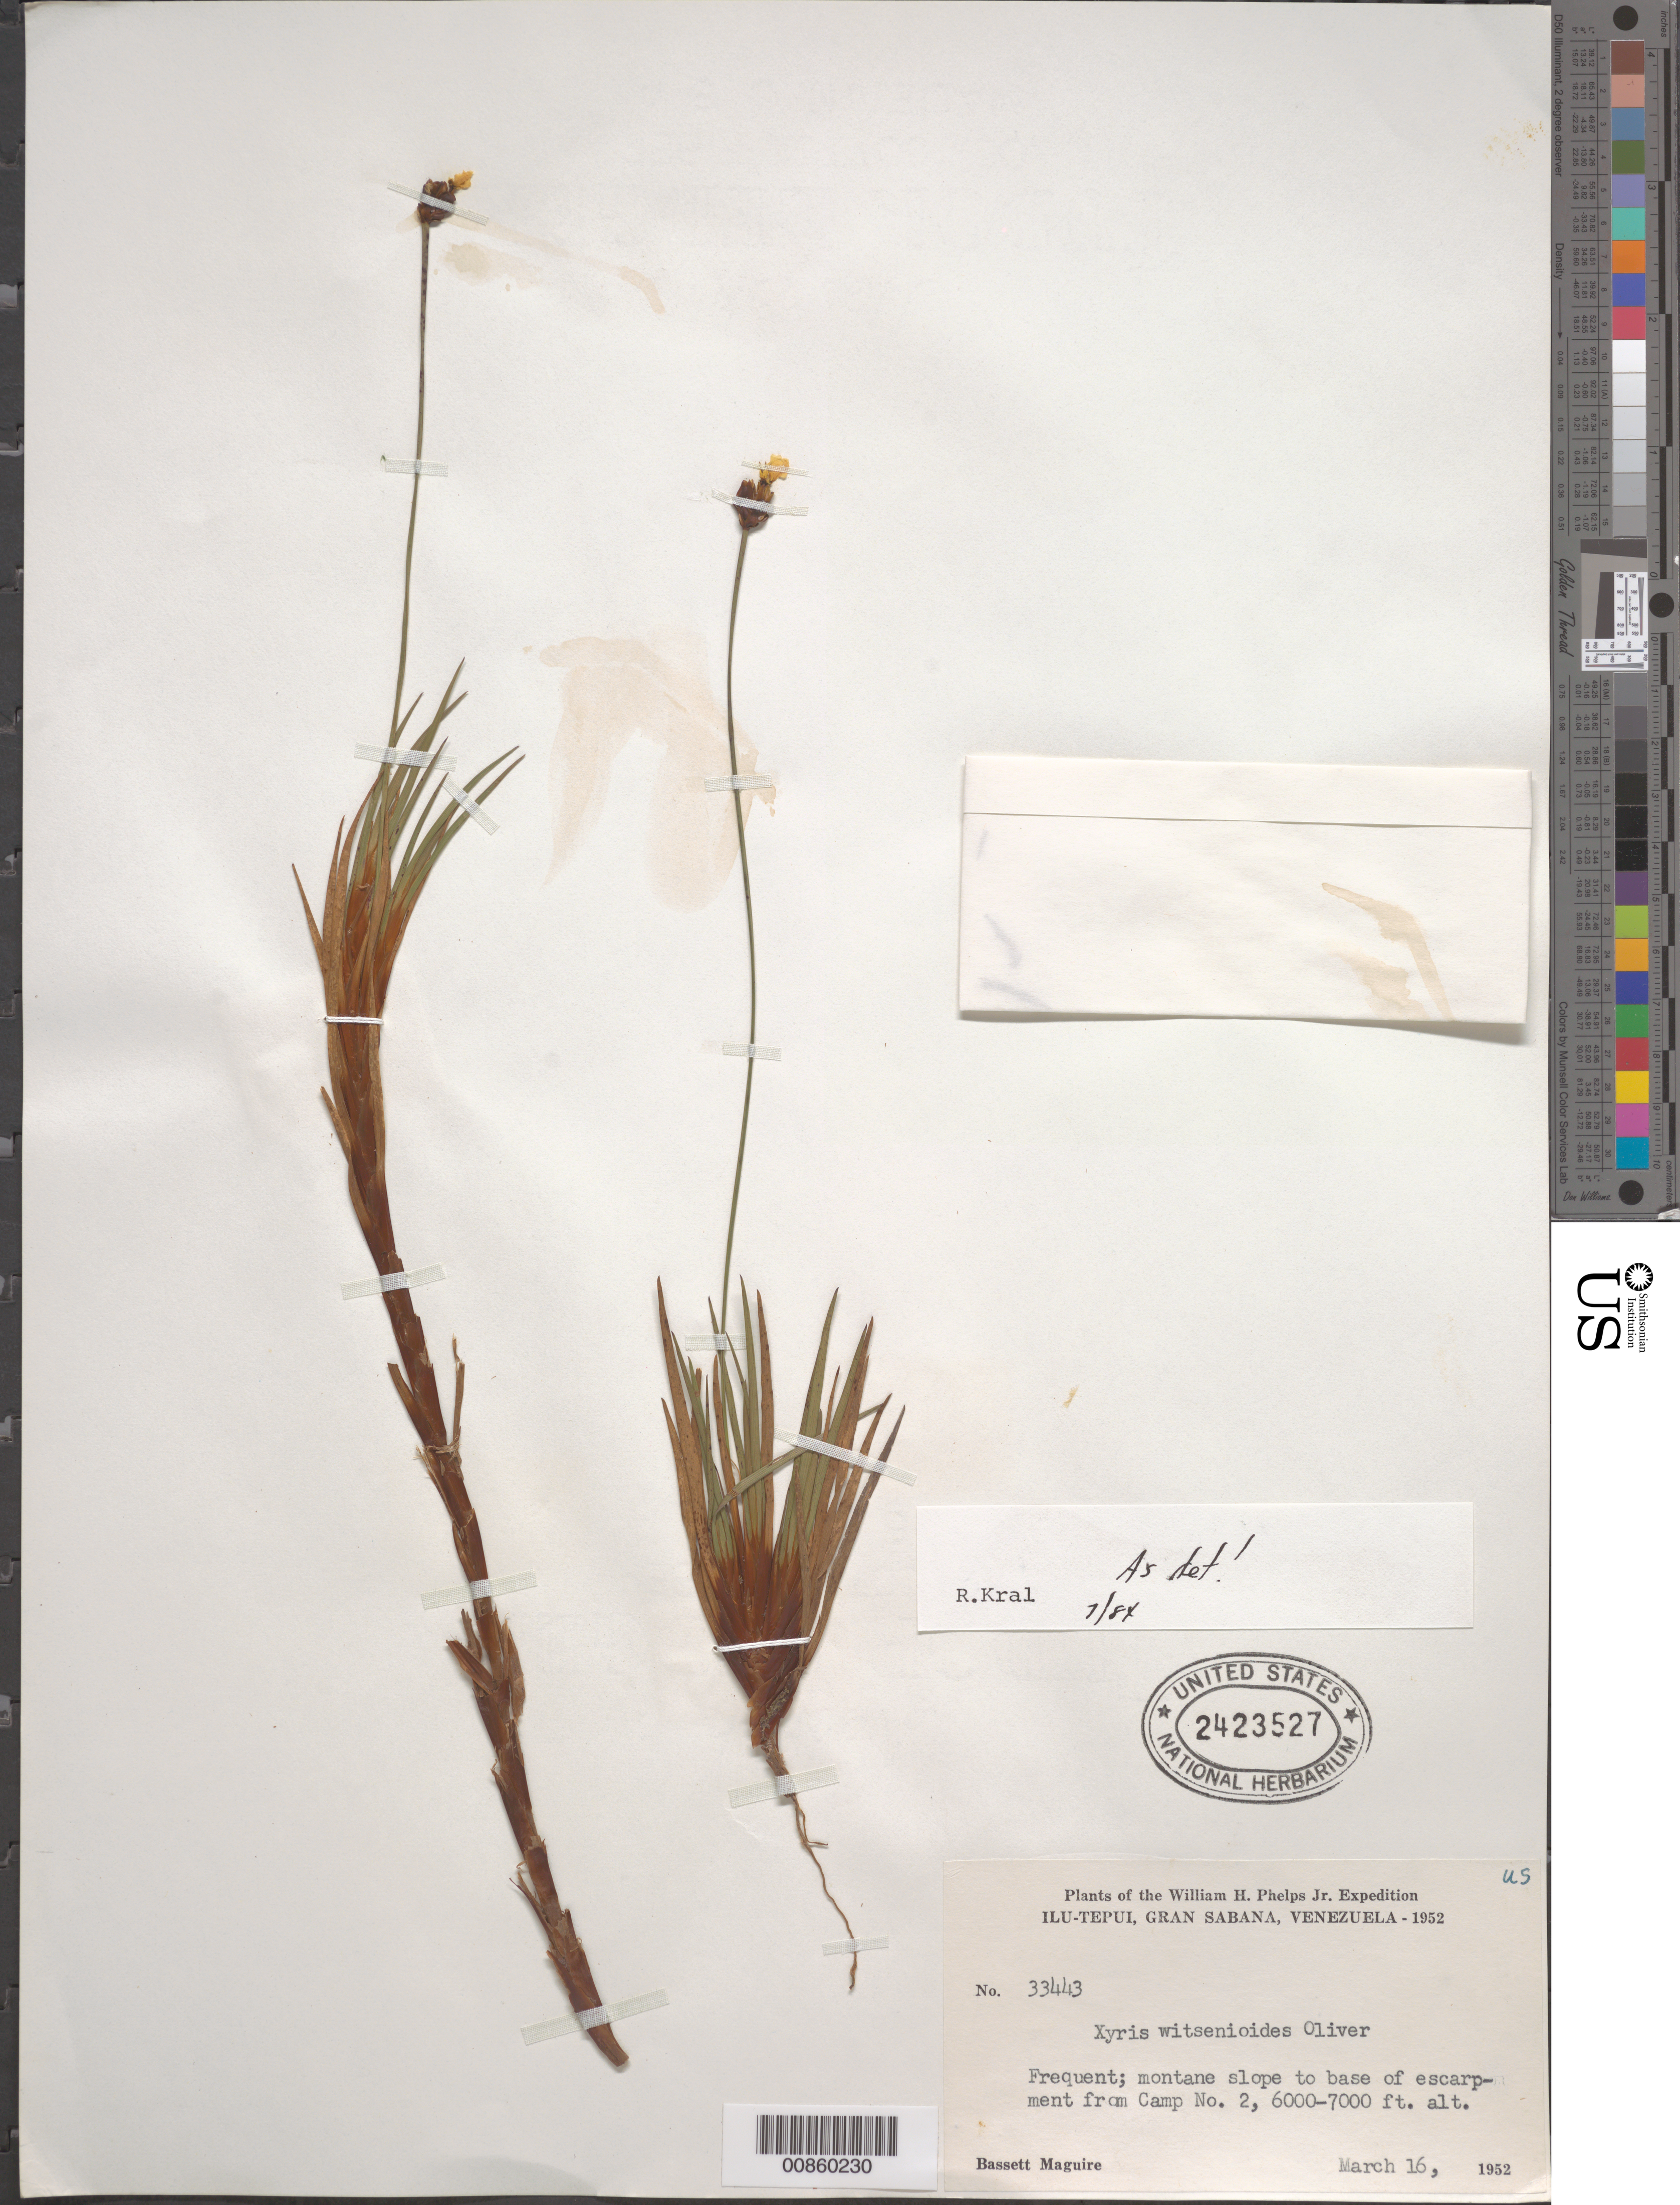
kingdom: Plantae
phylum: Tracheophyta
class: Liliopsida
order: Poales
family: Xyridaceae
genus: Xyris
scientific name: Xyris witsenioides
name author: Oliv. ex Thurn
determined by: Kral, Robert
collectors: B. Maguire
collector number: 33443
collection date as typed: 16-Mar-52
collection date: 1952-03-16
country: Venezuela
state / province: Bolívar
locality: Gran Sabana, Ilu-tepuí, Camp no. 2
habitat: Montane slope to ase of escarpment.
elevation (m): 1829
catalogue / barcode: US 2423527